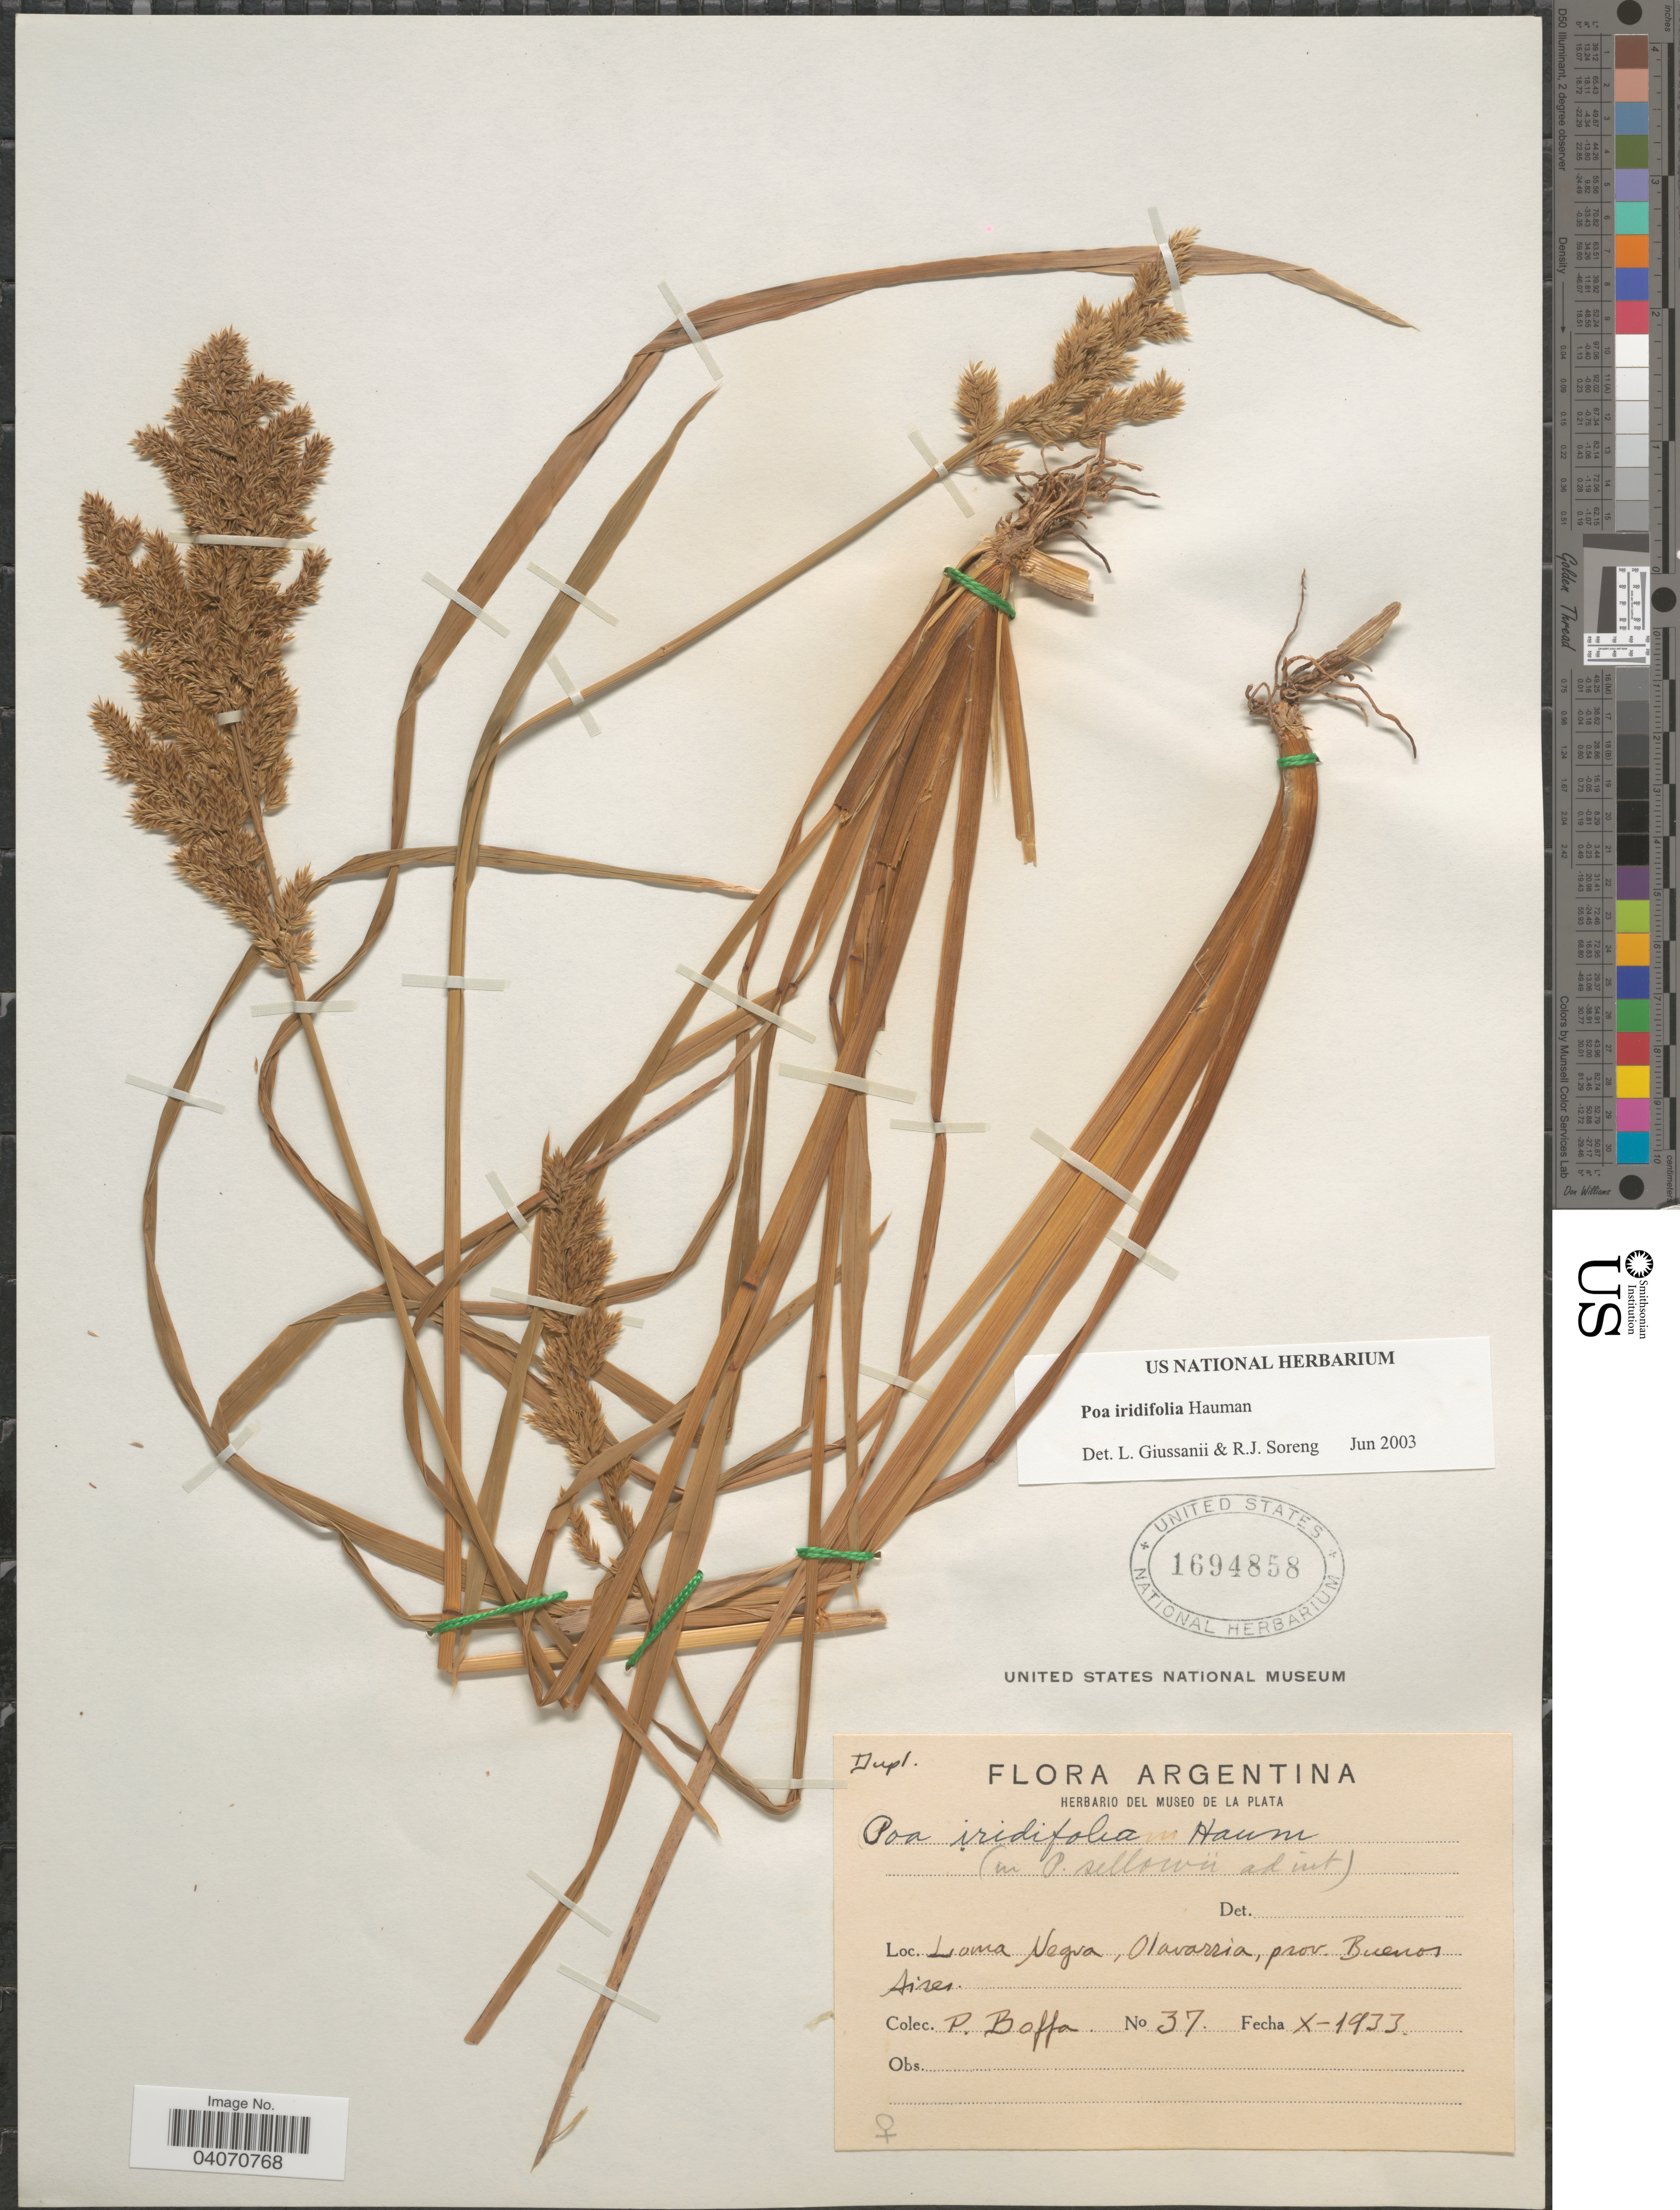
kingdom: Plantae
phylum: Tracheophyta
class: Liliopsida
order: Poales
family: Poaceae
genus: Poa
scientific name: Poa iridifolia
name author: Hauman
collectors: P. Boffa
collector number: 37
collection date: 1933-10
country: Argentina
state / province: Buenos Aires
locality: Loma Negra, Olavarria.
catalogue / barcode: US 1694858